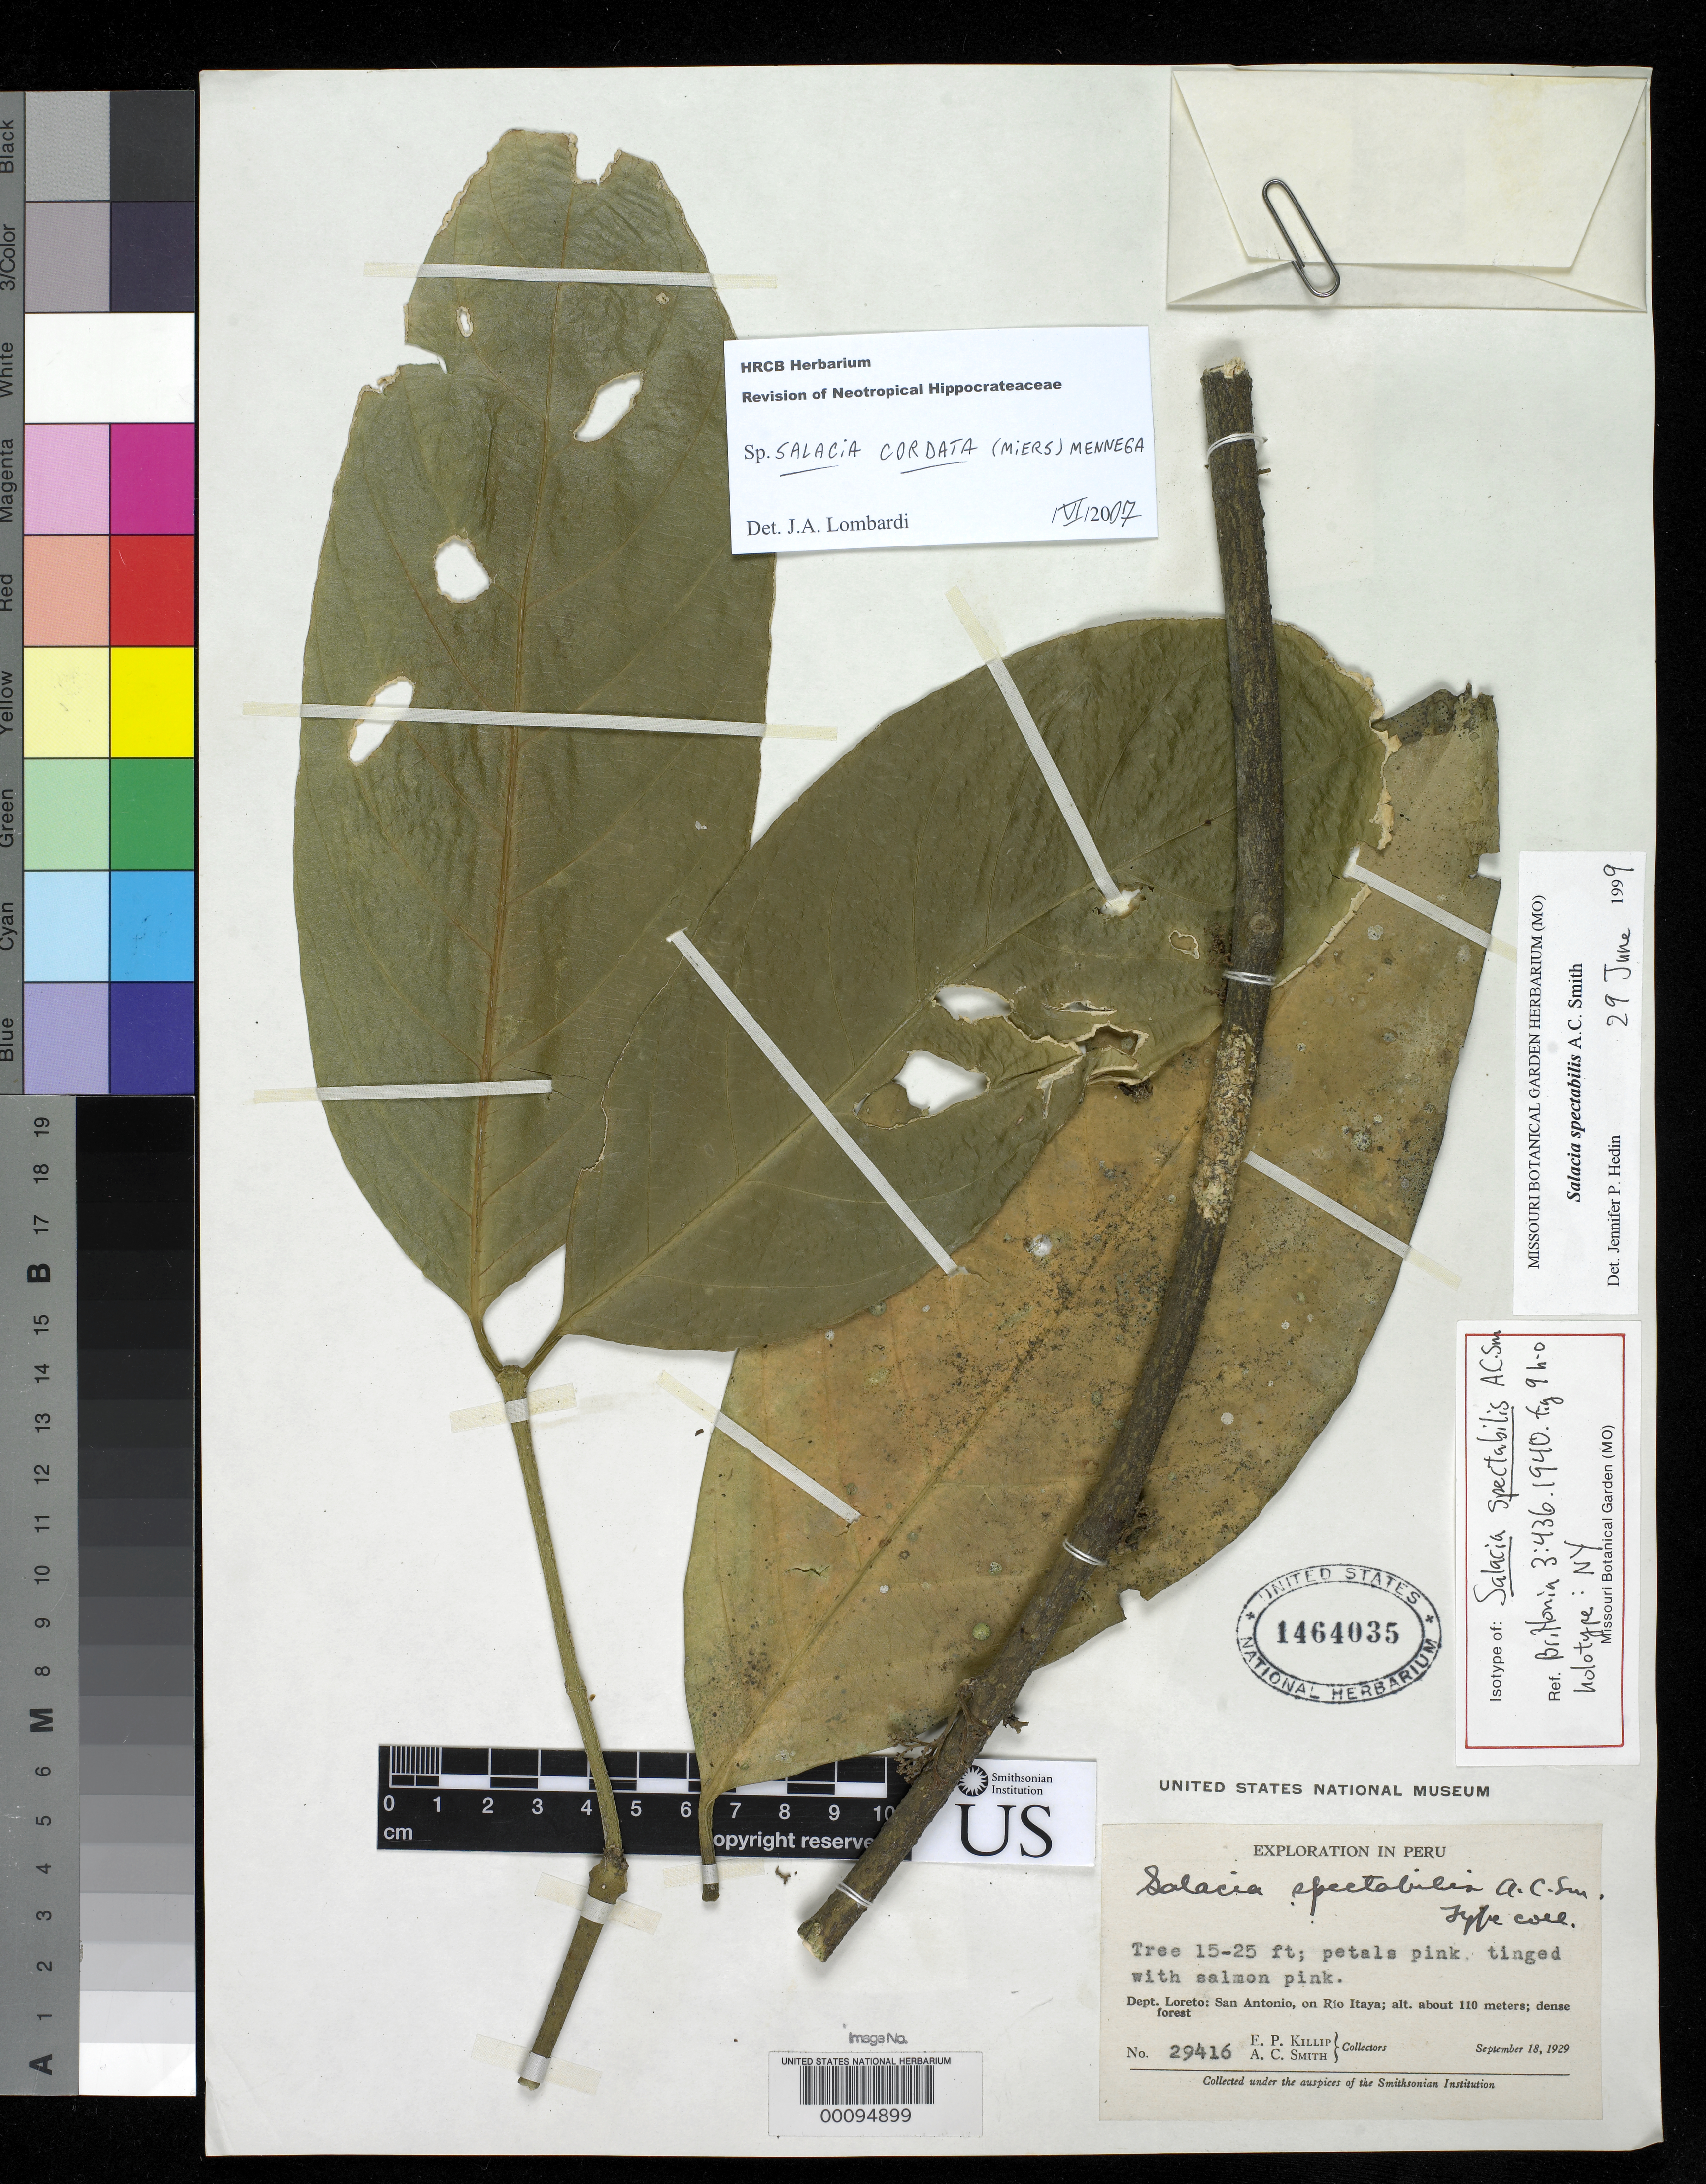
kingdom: Plantae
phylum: Tracheophyta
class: Magnoliopsida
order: Celastrales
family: Celastraceae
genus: Salacia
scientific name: Salacia spectabilis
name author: A.C. Sm.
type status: Isotype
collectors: E. P. Killip & A. C. Smith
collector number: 29416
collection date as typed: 18 Sep 1929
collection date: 1929-09-18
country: Peru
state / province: Loreto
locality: San Antonio, Rio Itaya.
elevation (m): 110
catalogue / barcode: US 1464035